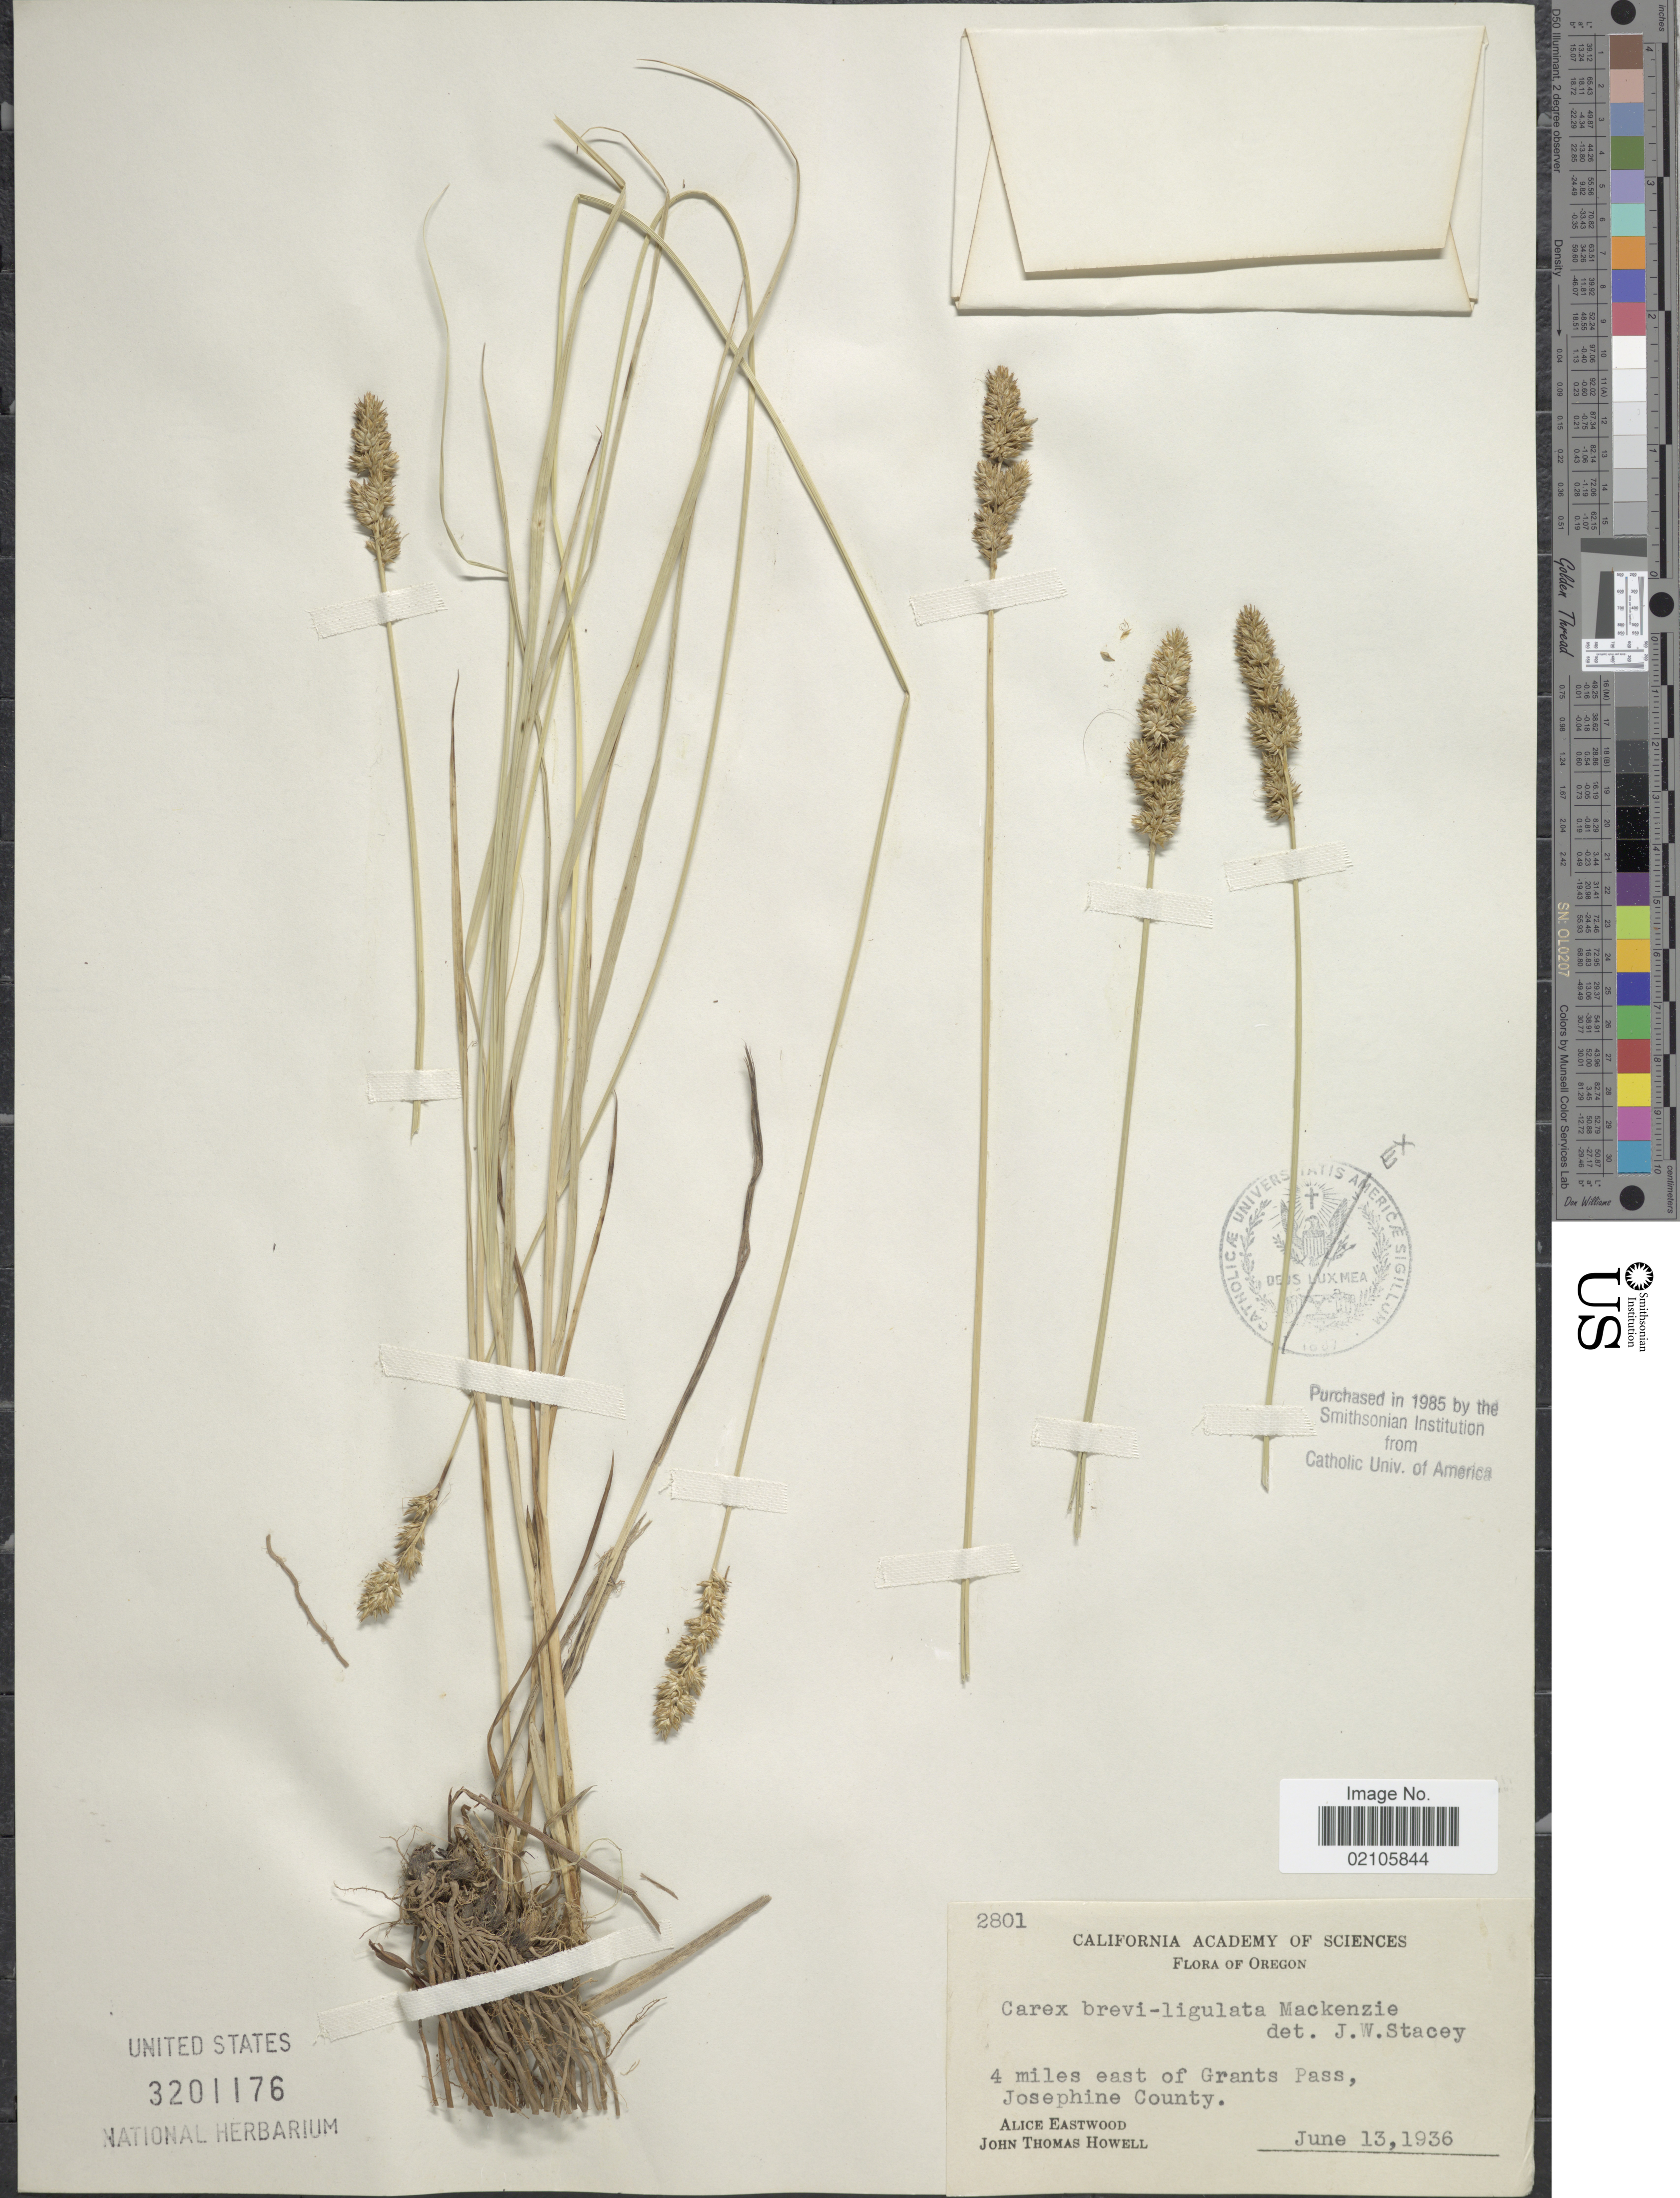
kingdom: Plantae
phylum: Tracheophyta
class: Liliopsida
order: Poales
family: Cyperaceae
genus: Carex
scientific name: Carex densa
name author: (L.H. Bailey) L.H. Bailey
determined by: Strong, Mark T., (BOT), Smithsonian Institution - National Museum of Natural History (UNITED STATES)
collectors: A. Eastwood & J. T. Howell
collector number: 2801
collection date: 1936-06-13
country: United States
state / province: Oregon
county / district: Josephine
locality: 4 miles east of Grants Pass, Josephine County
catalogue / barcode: US 3201176